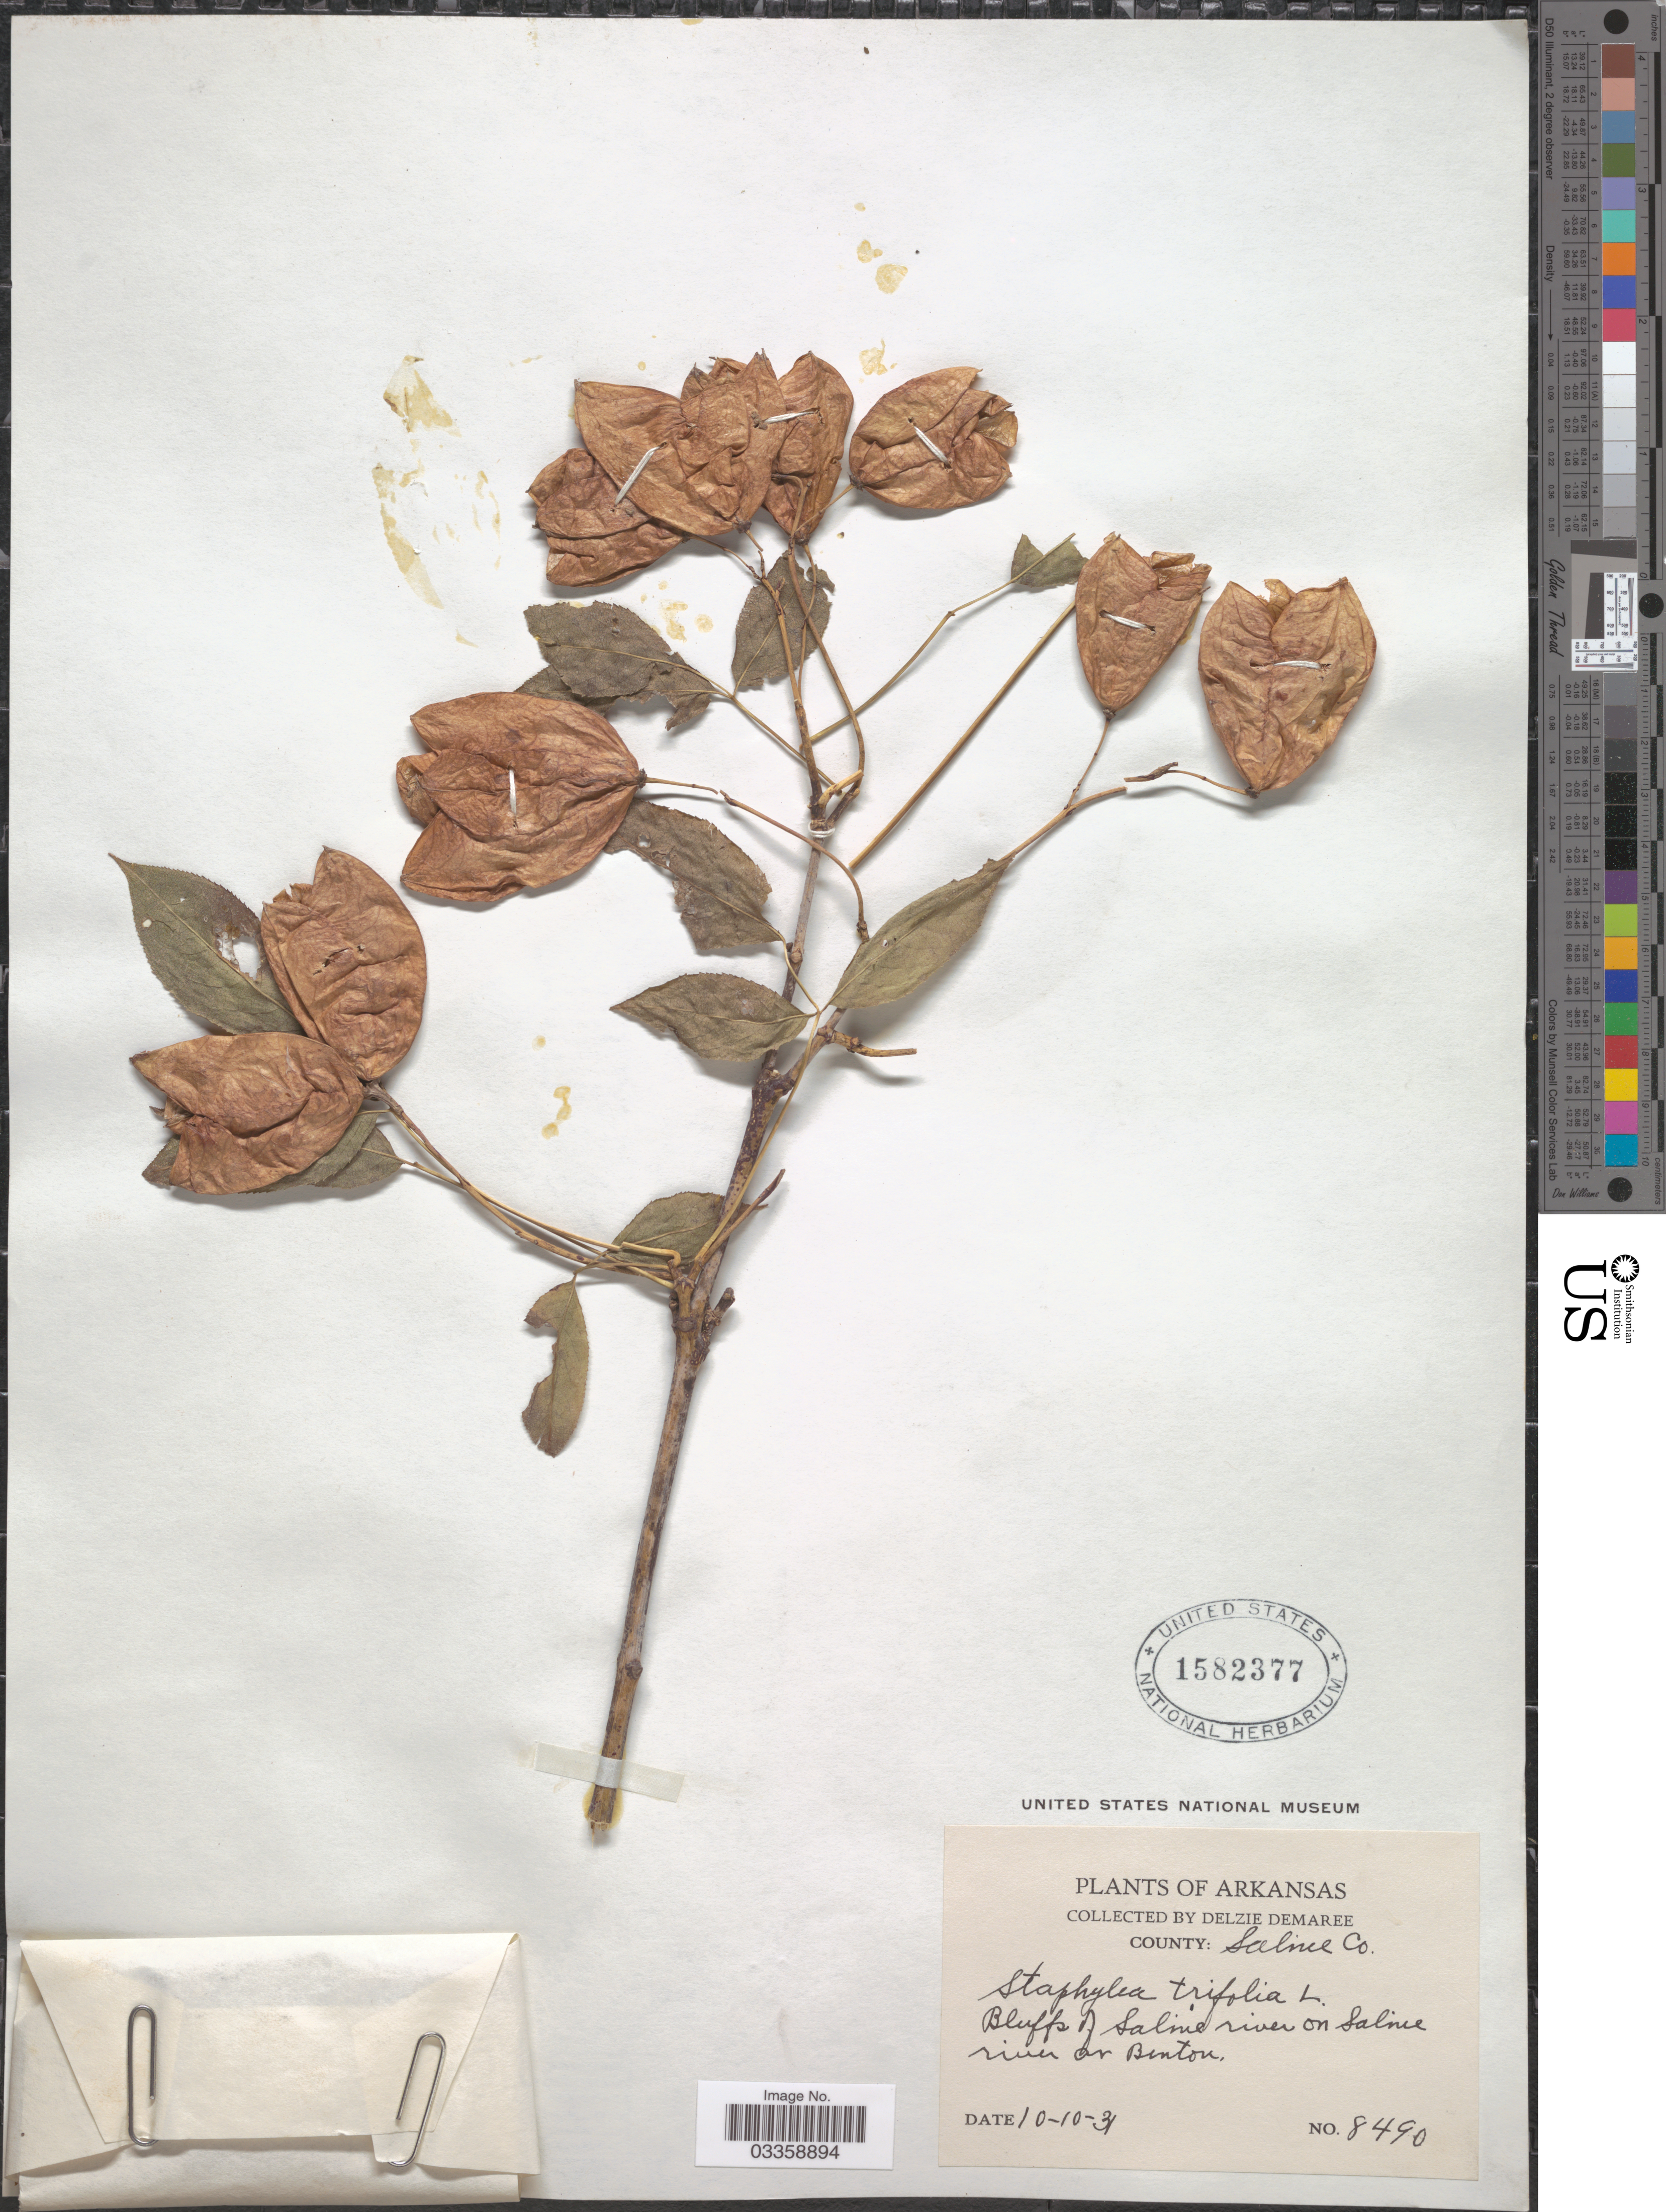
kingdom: Plantae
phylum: Tracheophyta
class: Magnoliopsida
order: Crossosomatales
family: Staphyleaceae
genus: Staphylea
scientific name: Staphylea trifolia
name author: L.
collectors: D. Demaree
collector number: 8490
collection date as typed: Transcribed d/m/y: 10/10/31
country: United States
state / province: Arkansas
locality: County: Saline Co. Bluffs of Saline river on Saline river or Benton.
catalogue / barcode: US 1582377